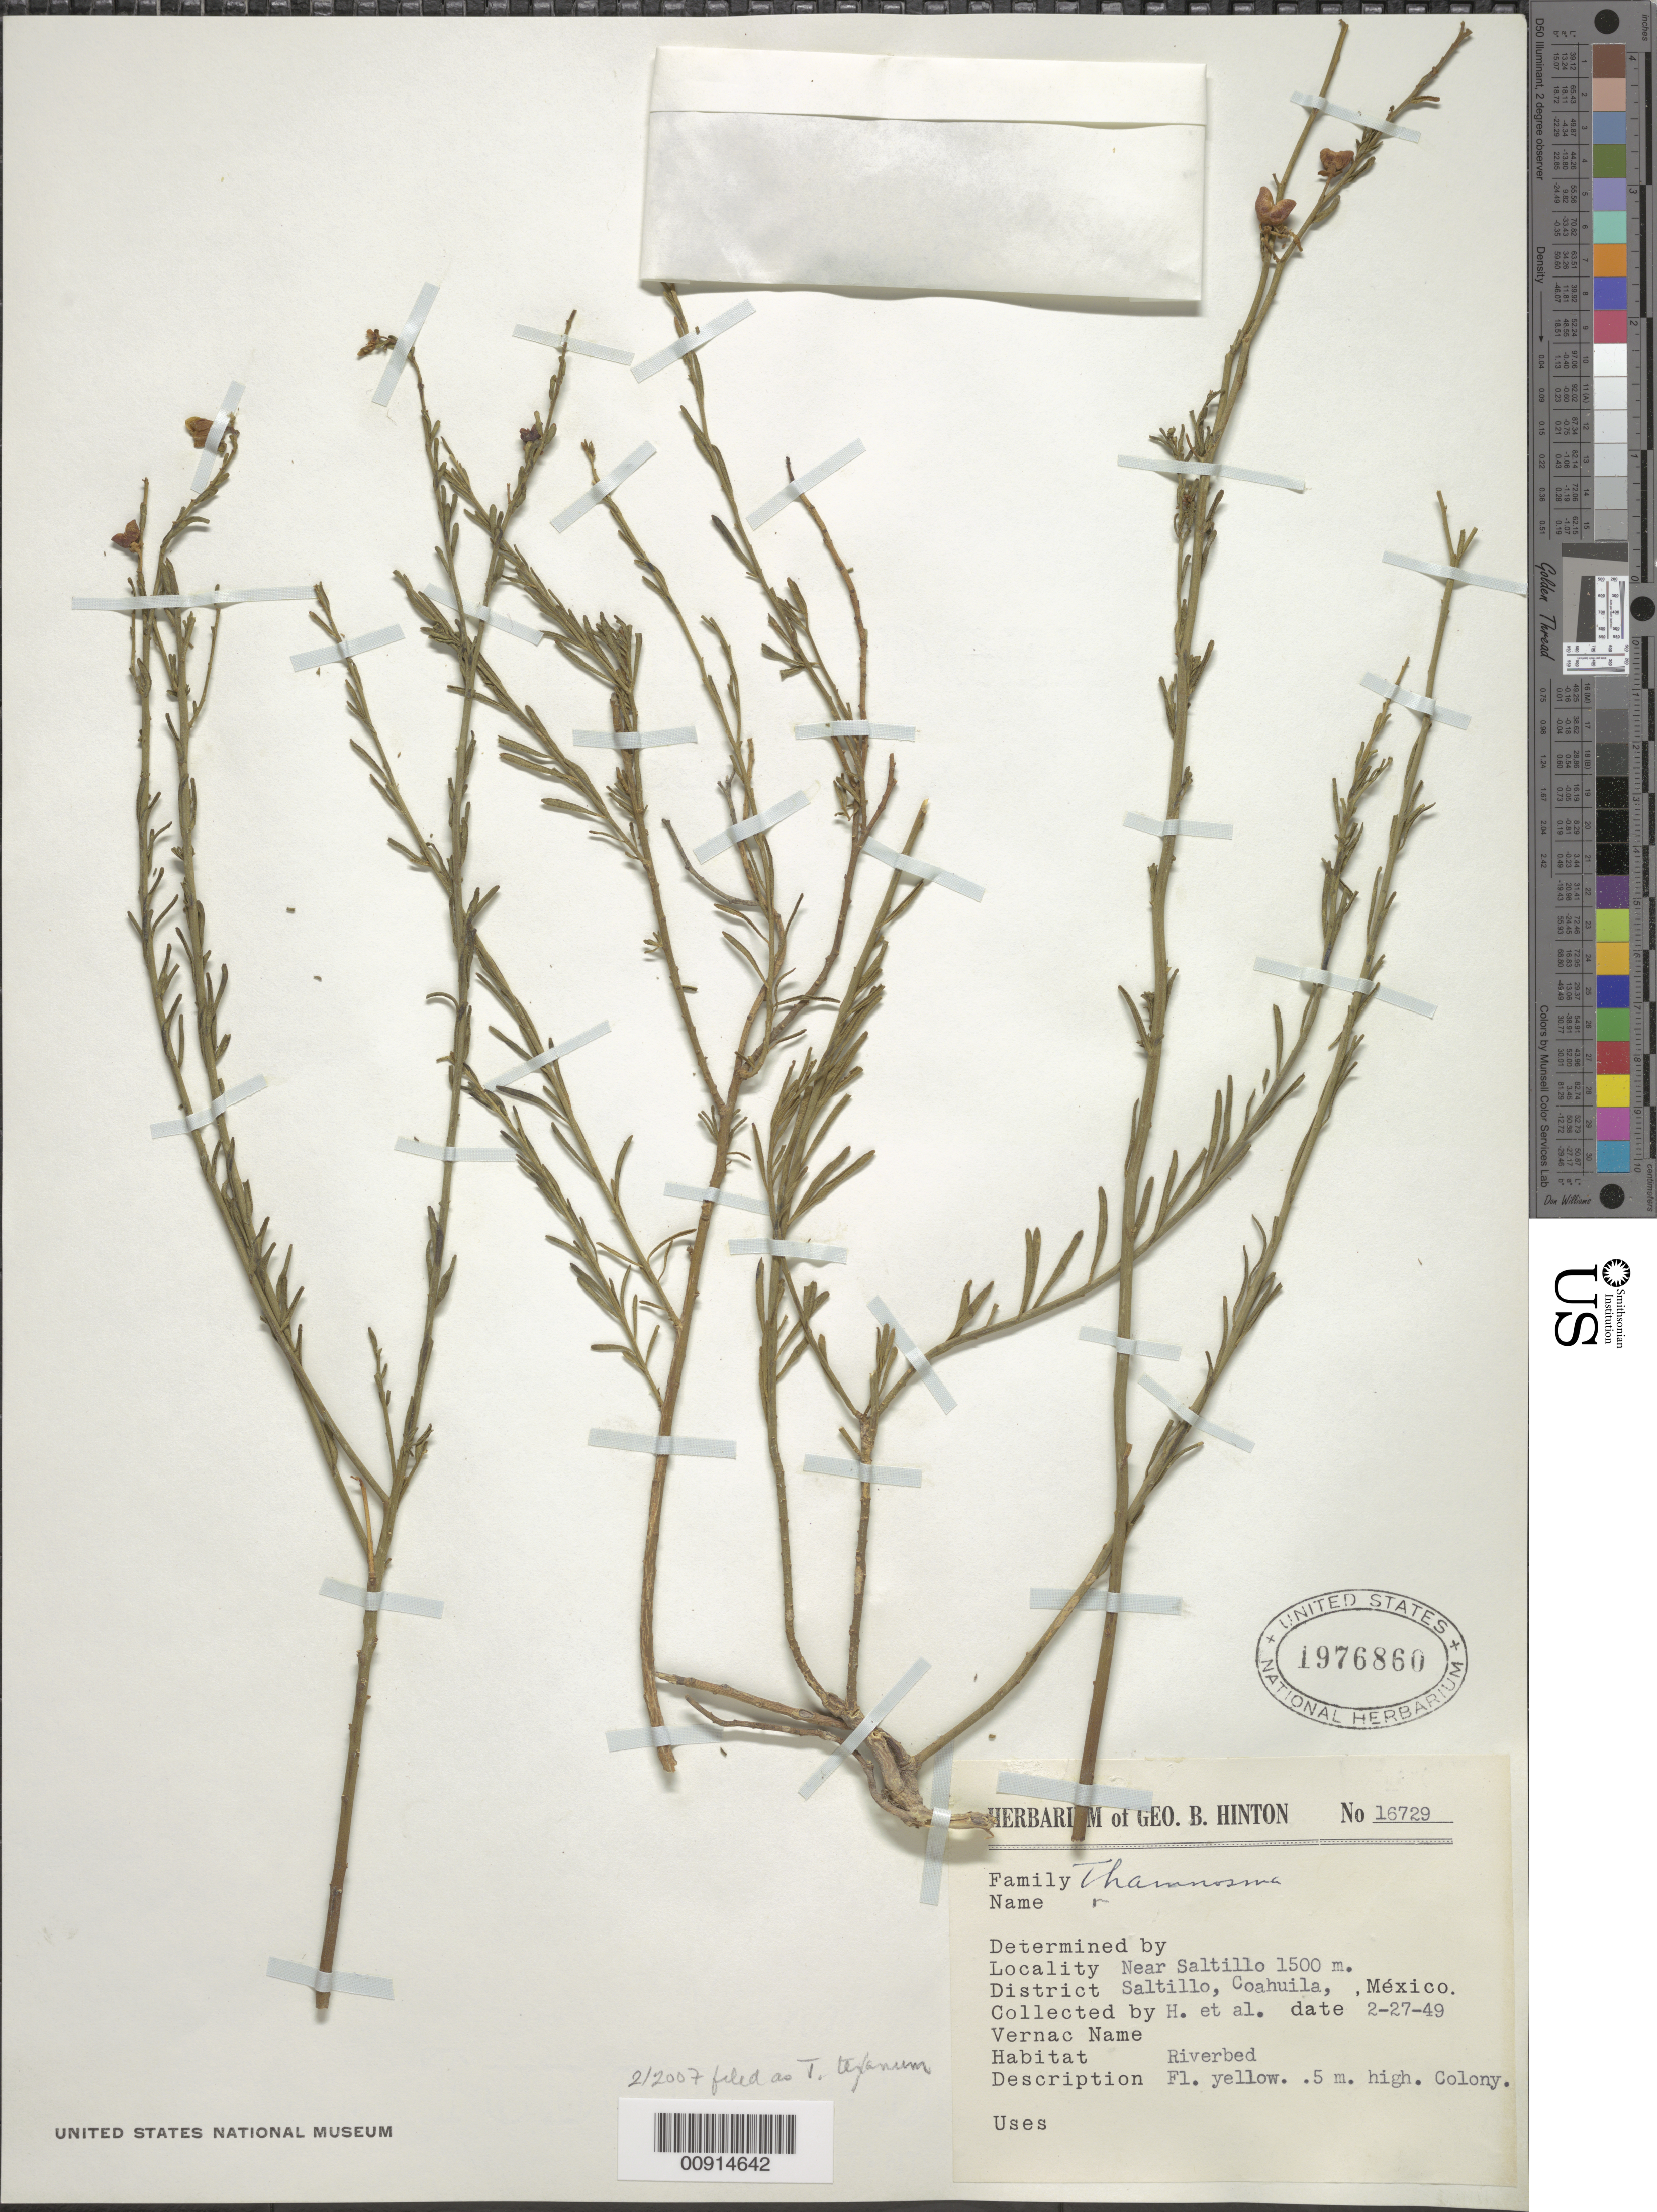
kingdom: Plantae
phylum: Tracheophyta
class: Magnoliopsida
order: Sapindales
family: Rutaceae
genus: Thamnosma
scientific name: Thamnosma texana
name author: (A. Gray) Torr.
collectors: G. B. Hinton & et al.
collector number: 16729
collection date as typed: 27 Feb 1949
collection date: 1949-02-27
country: Mexico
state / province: Coahuila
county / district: Saltillo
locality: Near Saltillo, District Saltillo, Coahuila.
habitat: Riverbed.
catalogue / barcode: US 1976860